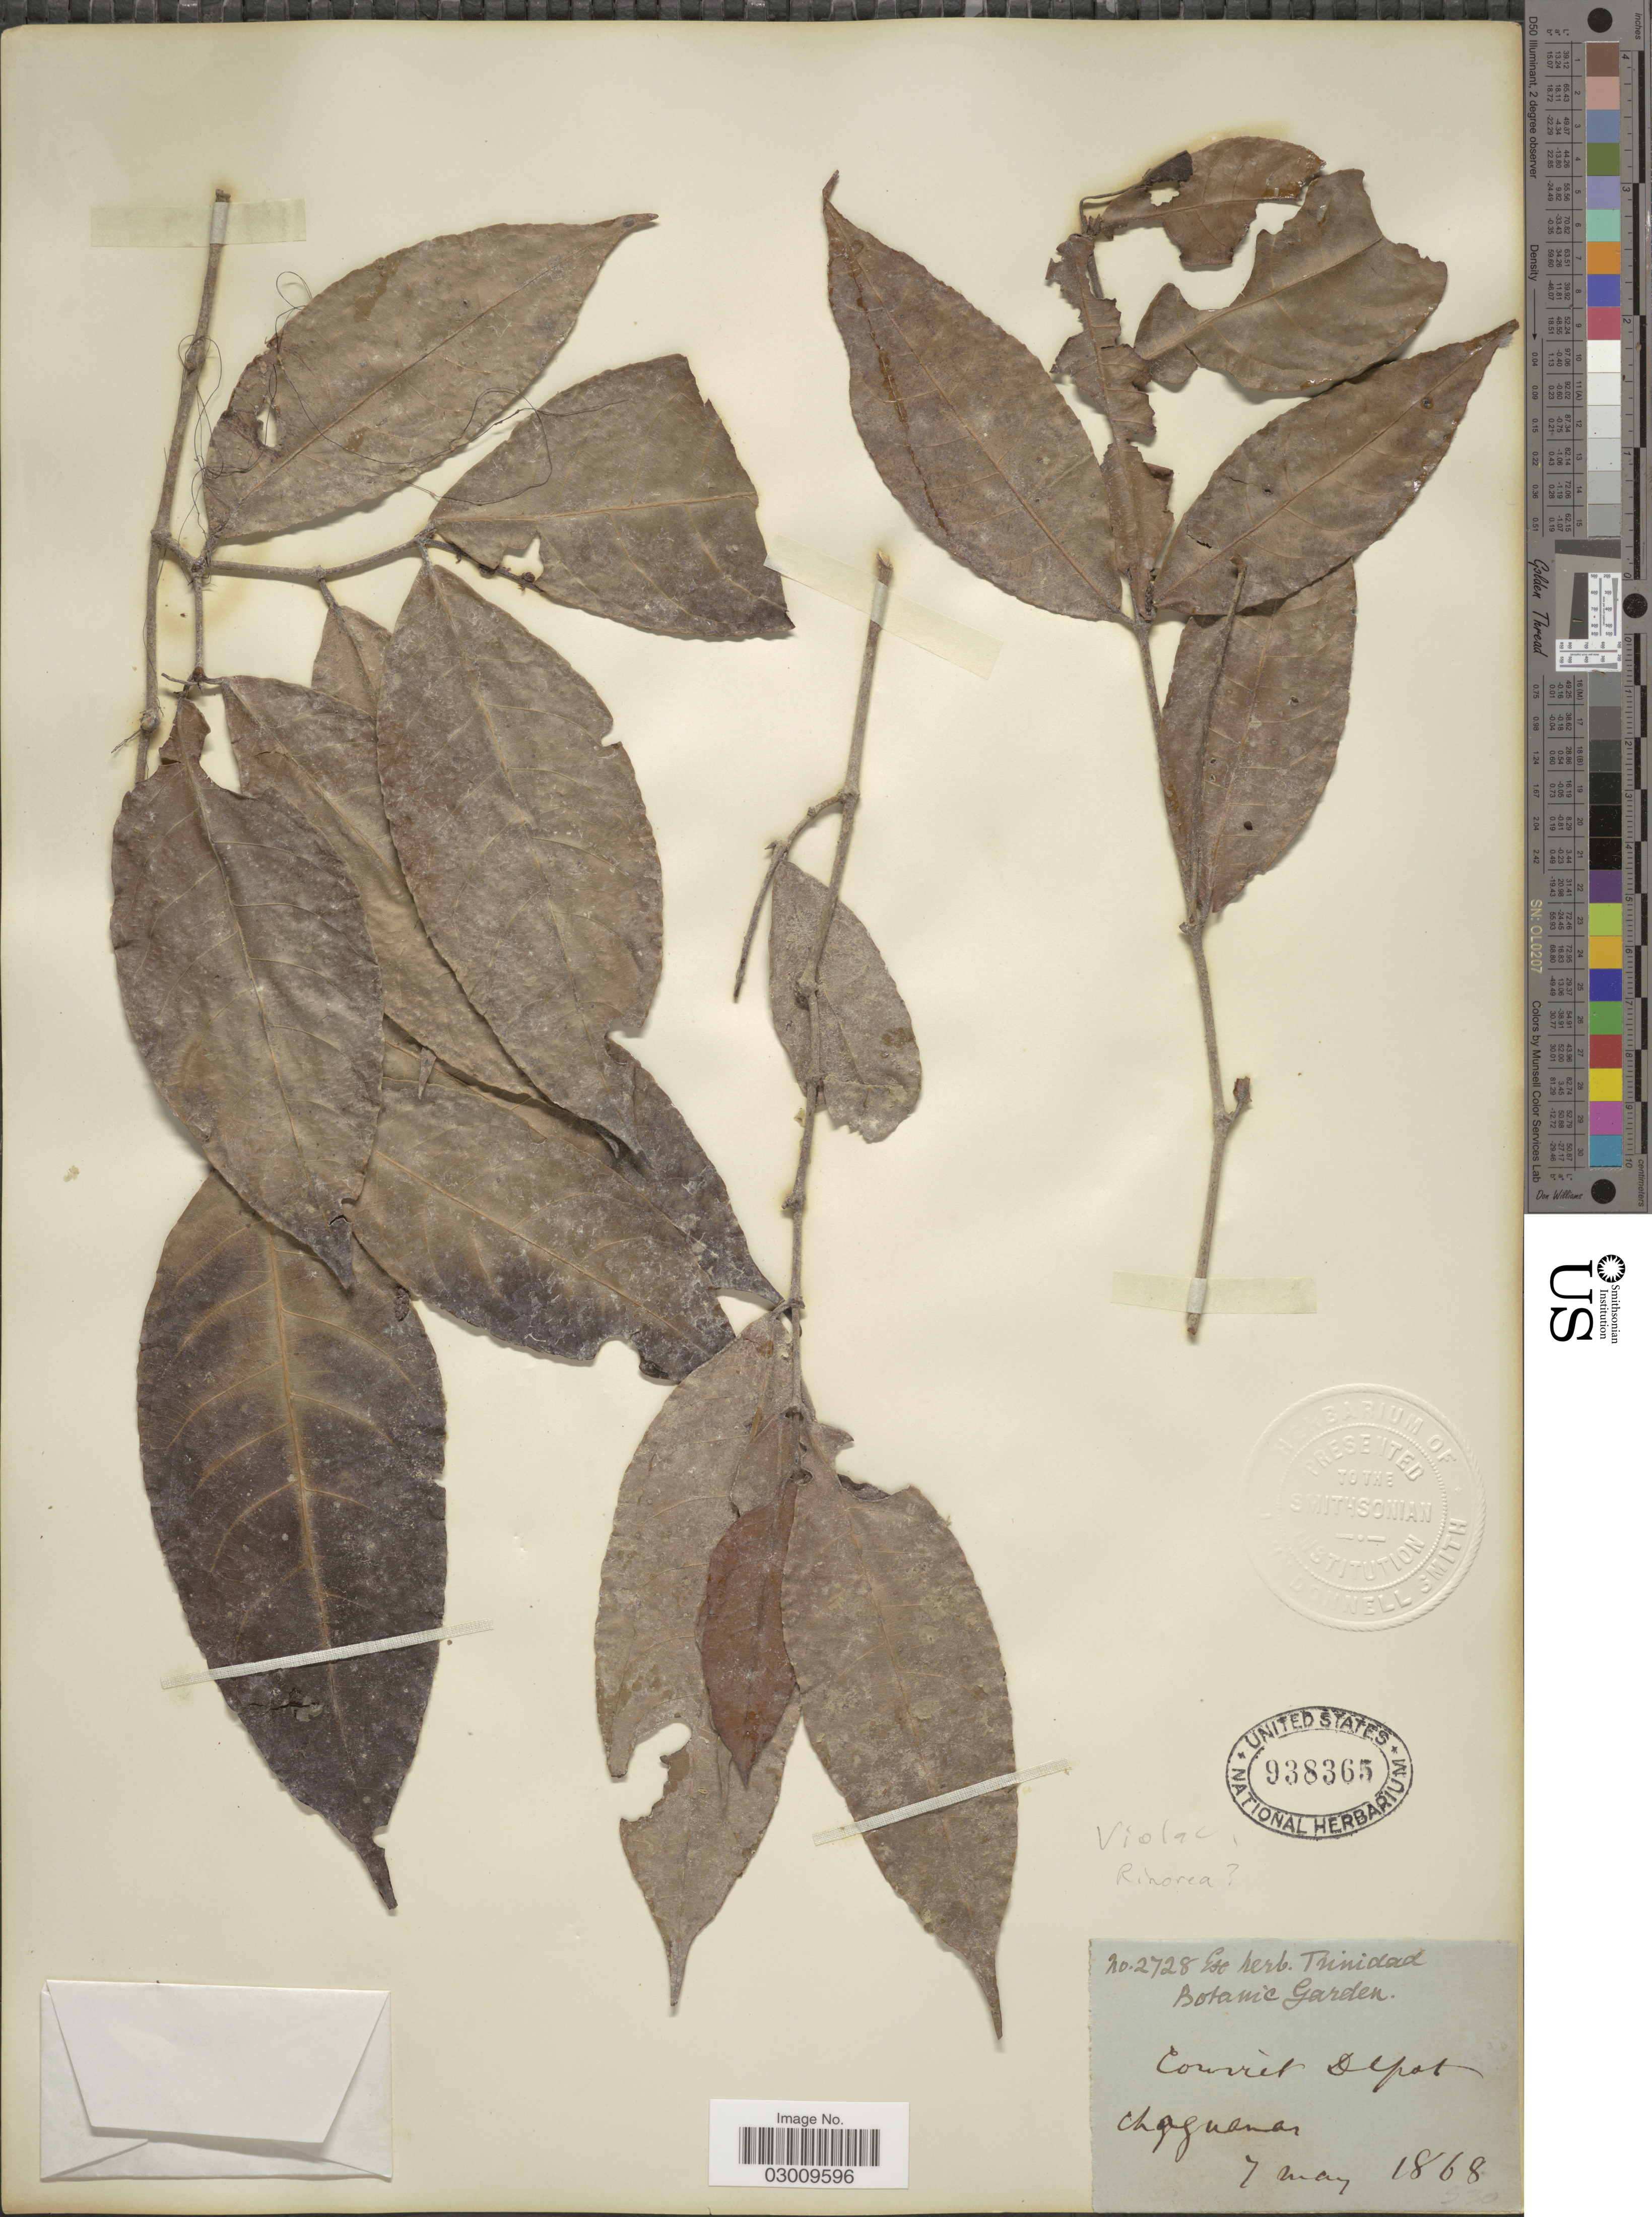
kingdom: Plantae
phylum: Tracheophyta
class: Magnoliopsida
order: Malpighiales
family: Violaceae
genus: Rinorea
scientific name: Rinorea lindeniana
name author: (Tul.) Kuntze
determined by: Hoyos-Gomez, S. E.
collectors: ex herb. Bot. Gard. Trinidad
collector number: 2728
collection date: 1868-05-07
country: Trinidad and Tobago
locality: Courèt Alphot Chaguanas.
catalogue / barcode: US 938365